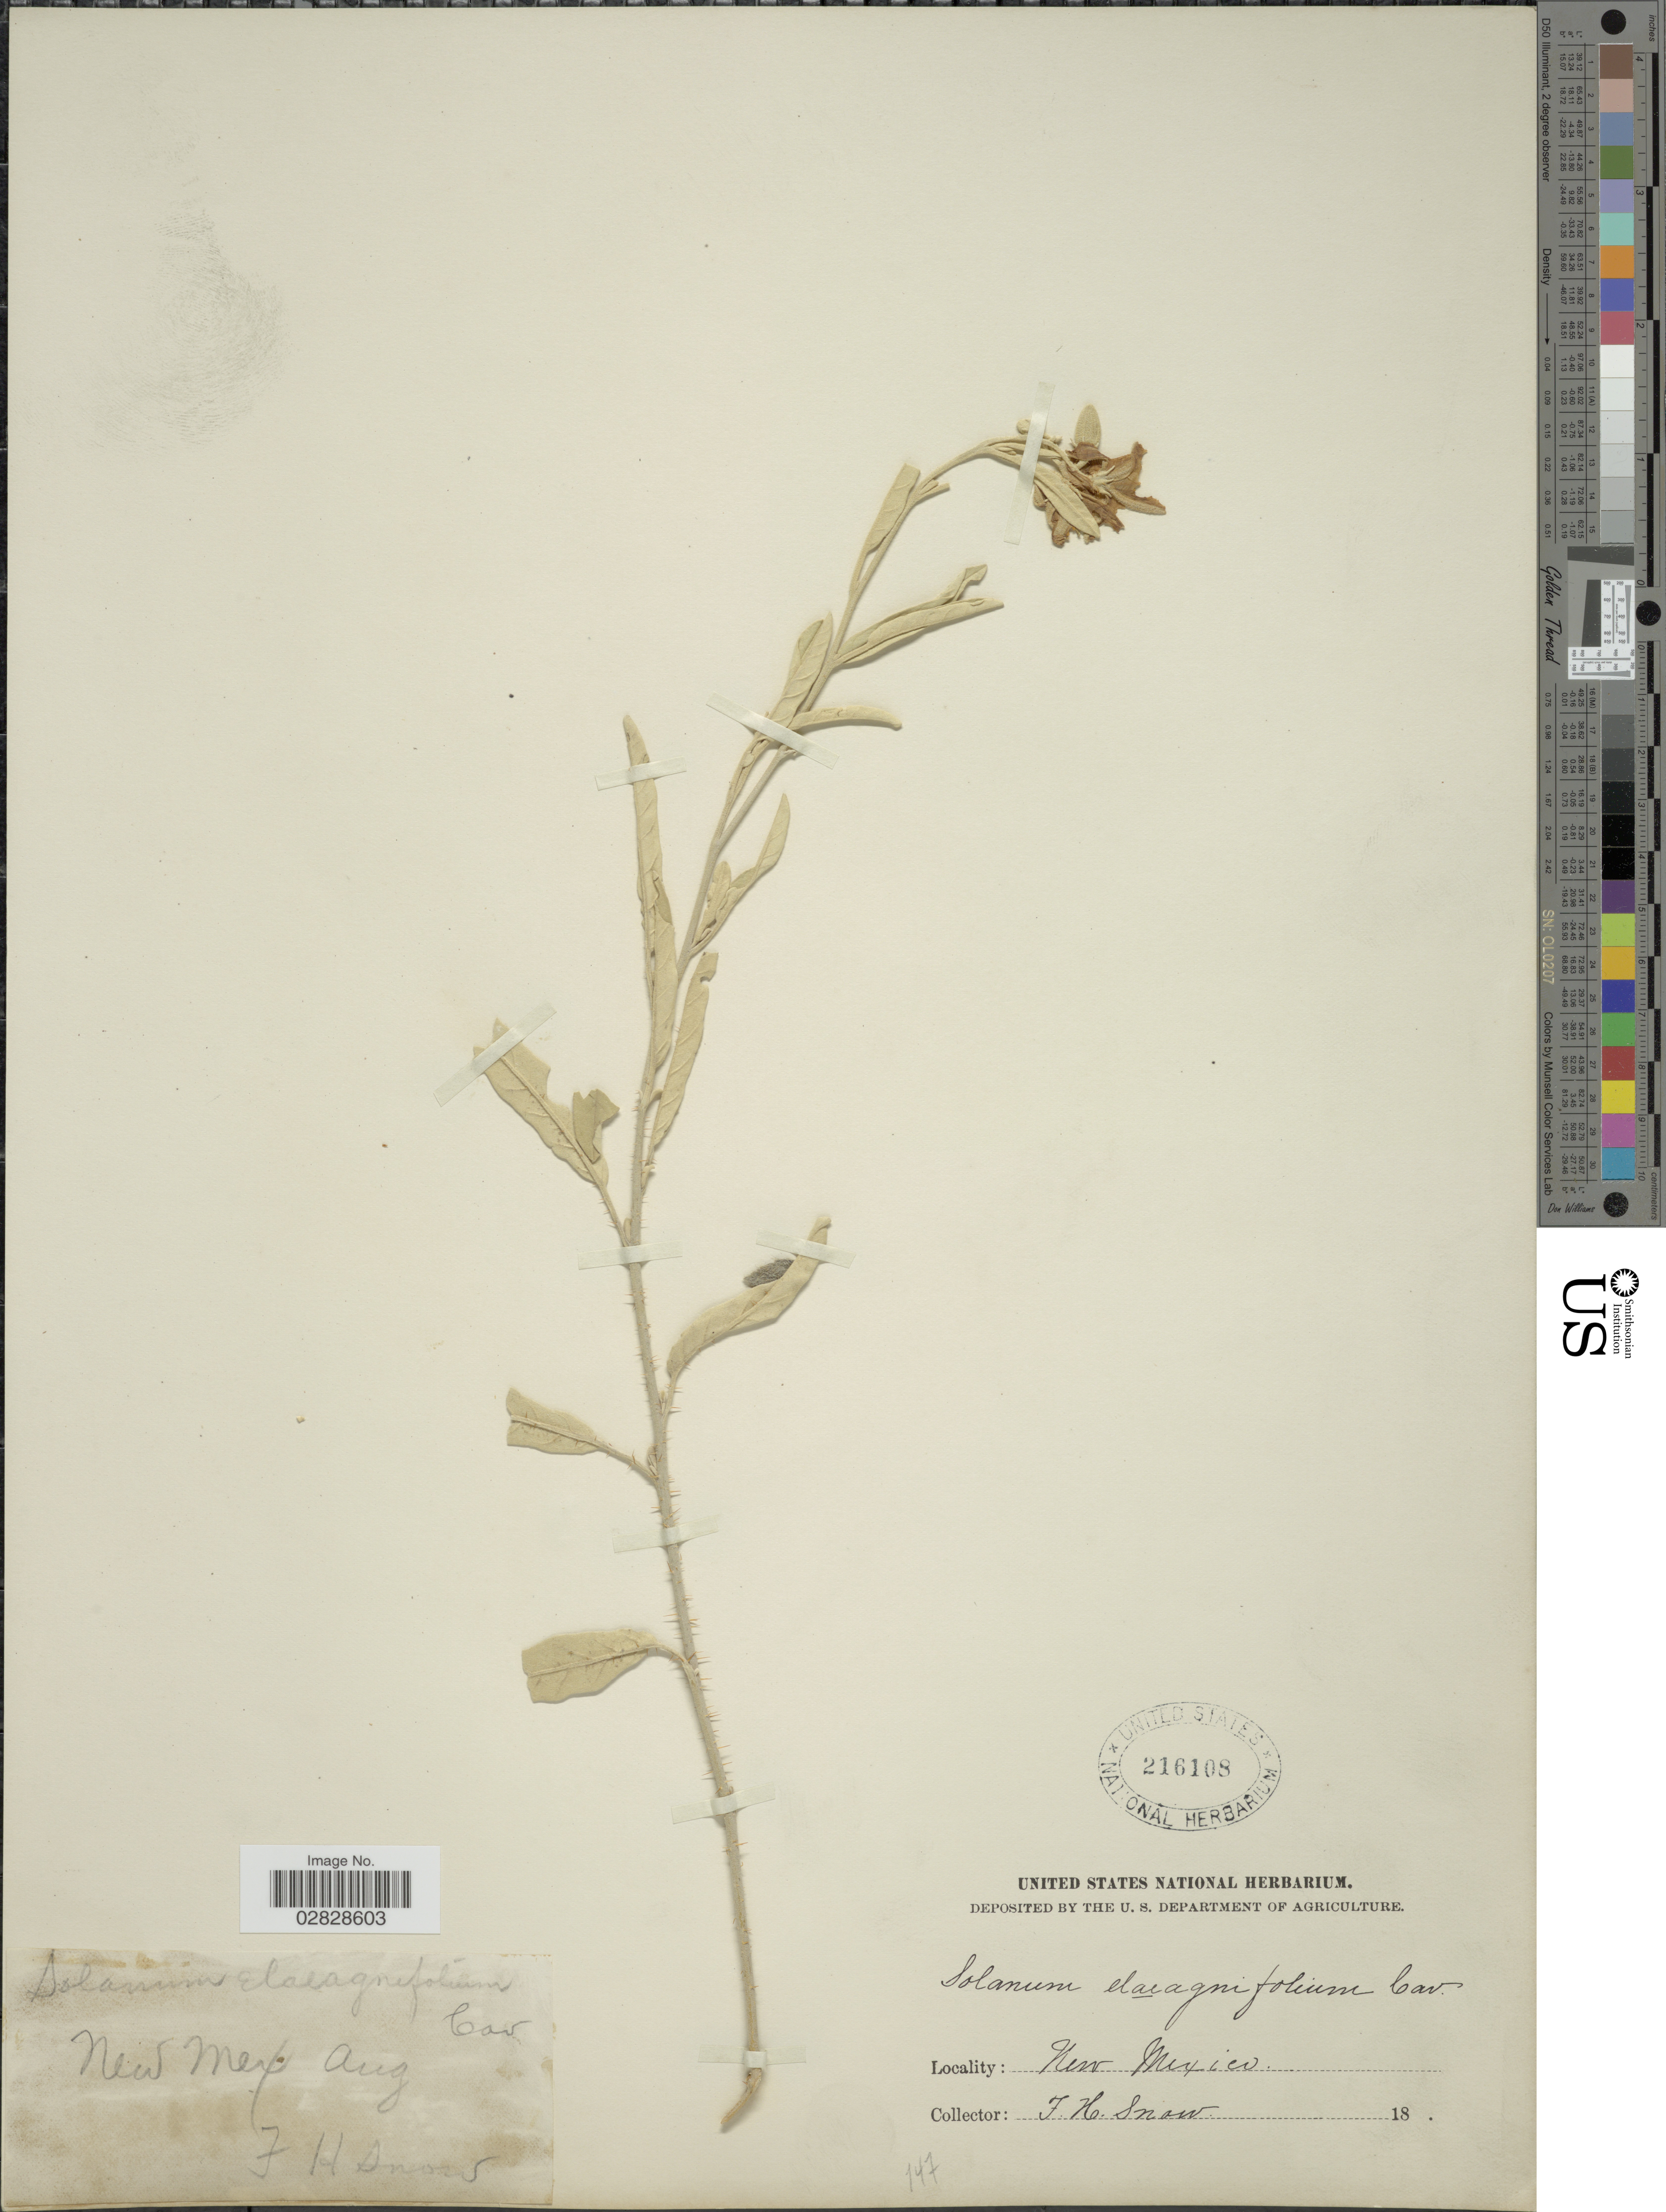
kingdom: Plantae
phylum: Tracheophyta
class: Magnoliopsida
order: Solanales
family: Solanaceae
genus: Solanum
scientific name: Solanum elaeagnifolium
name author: Cav.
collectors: F. H. Snow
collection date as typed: Aug 18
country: United States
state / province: New Mexico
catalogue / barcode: US 216108